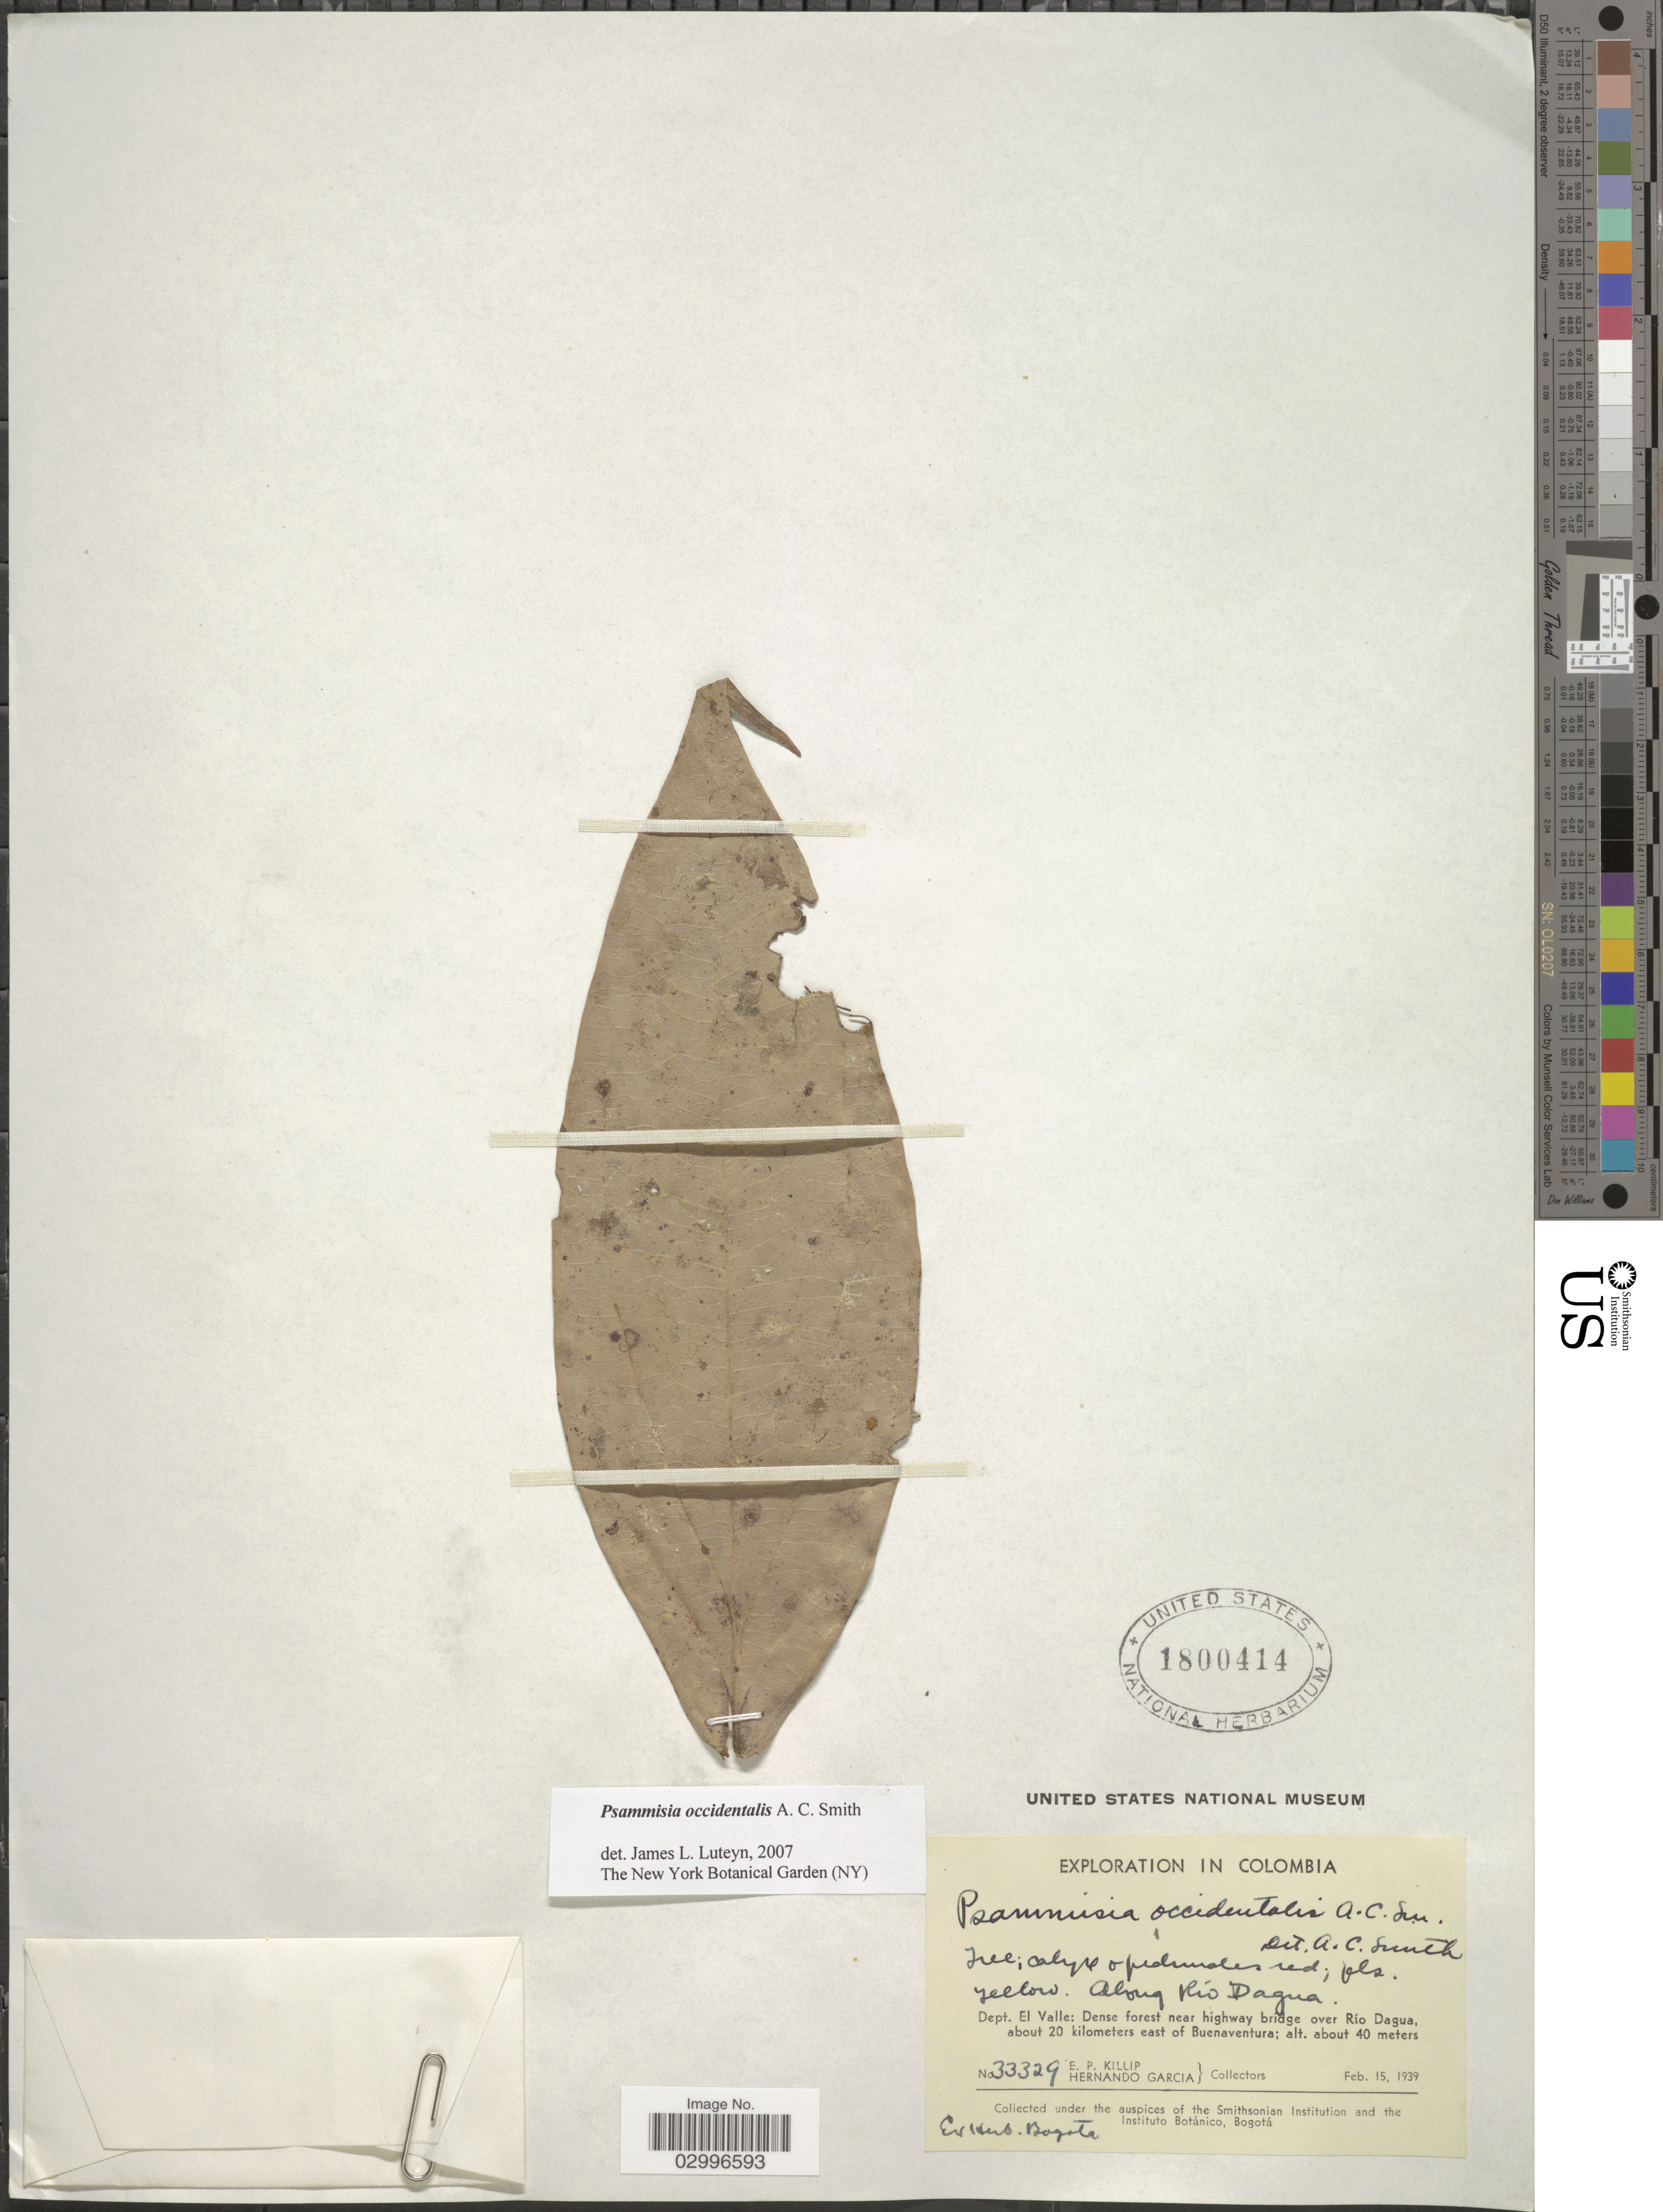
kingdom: Plantae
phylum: Tracheophyta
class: Magnoliopsida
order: Ericales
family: Ericaceae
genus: Psammisia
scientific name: Psammisia occidentalis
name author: A.C. Sm.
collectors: E. P. Killip & H. Garcia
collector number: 33329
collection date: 1939-02-15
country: Colombia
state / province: Valle del Cauca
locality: Along Río Dagua. Dept. El Valle: Dense forest near highway bridge over Río Dagua, about 20 kilometers east of Buenaventura.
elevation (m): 40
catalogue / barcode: US 1800414